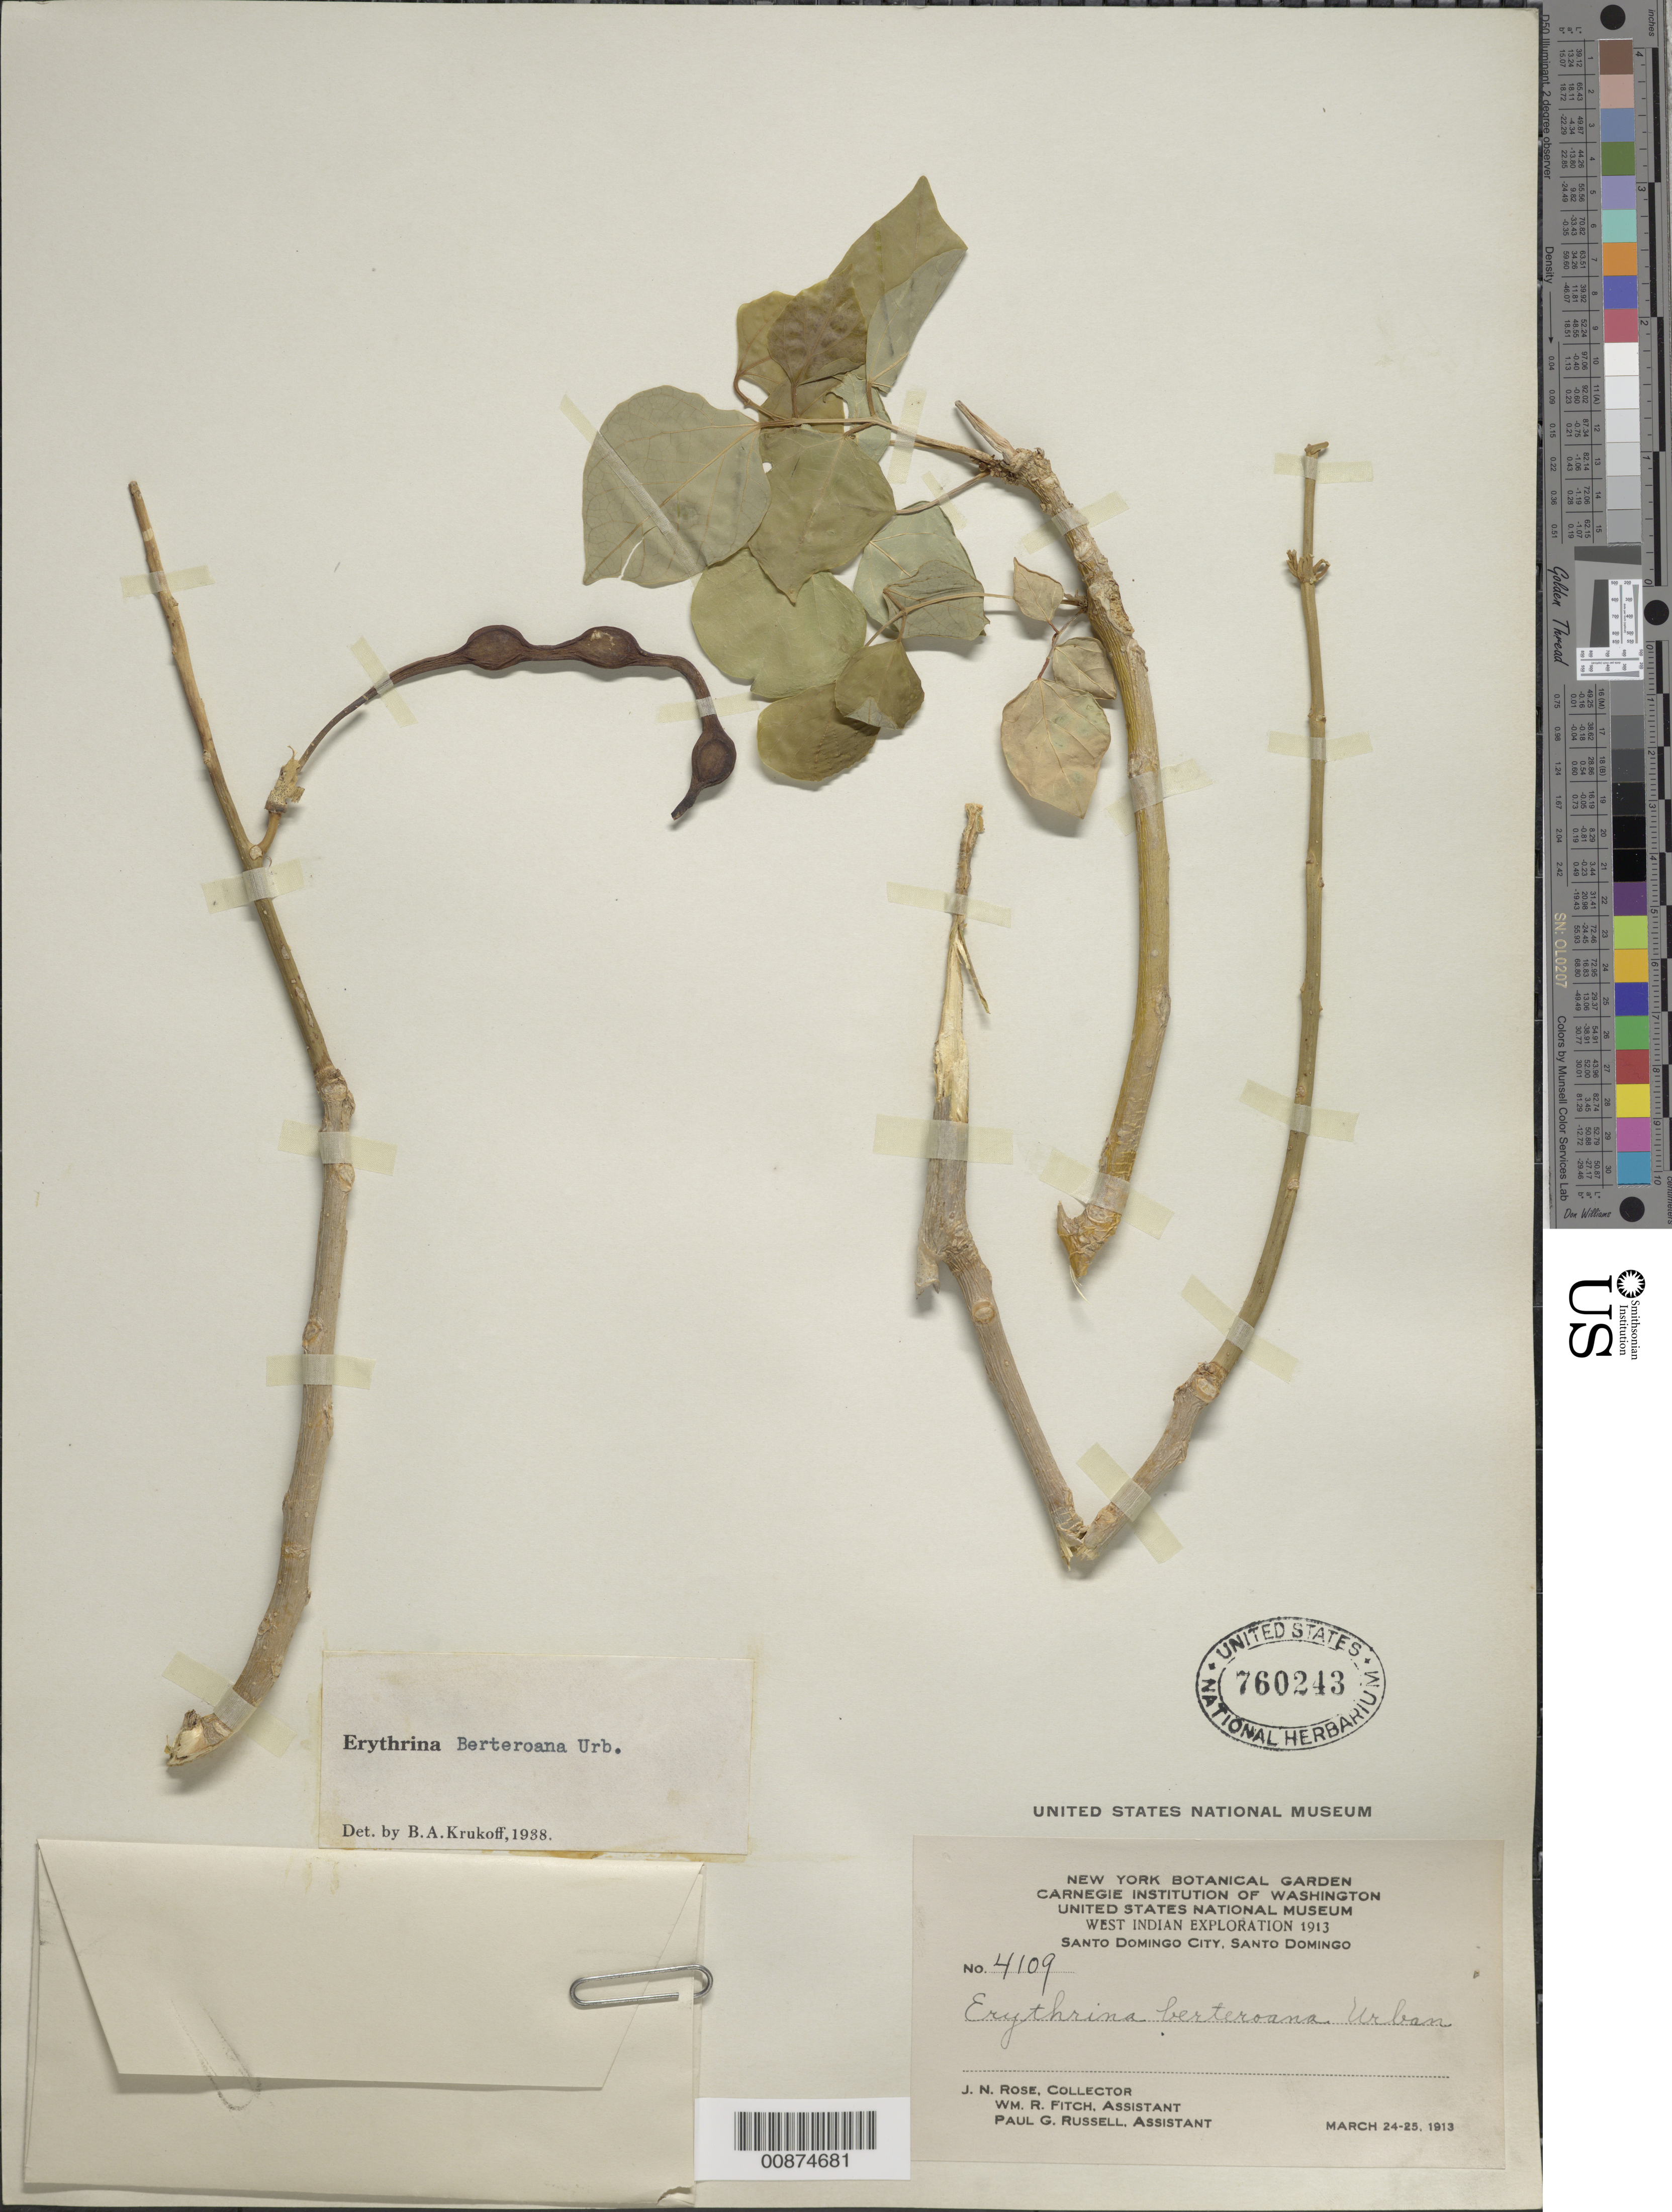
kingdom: Plantae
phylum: Tracheophyta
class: Magnoliopsida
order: Fabales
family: Fabaceae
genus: Erythrina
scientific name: Erythrina berteroana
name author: Urb.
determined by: Krukoff, B. A.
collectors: J. N. Rose, W. R. Fitch & P. G. Russell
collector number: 4109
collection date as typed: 24 Mar 1913 to 25 Mar 1913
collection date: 1913-03-24/1913-03-25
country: Dominican Republic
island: Hispaniola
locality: Santo Domingo City, Santo Domingo.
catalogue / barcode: US 760243